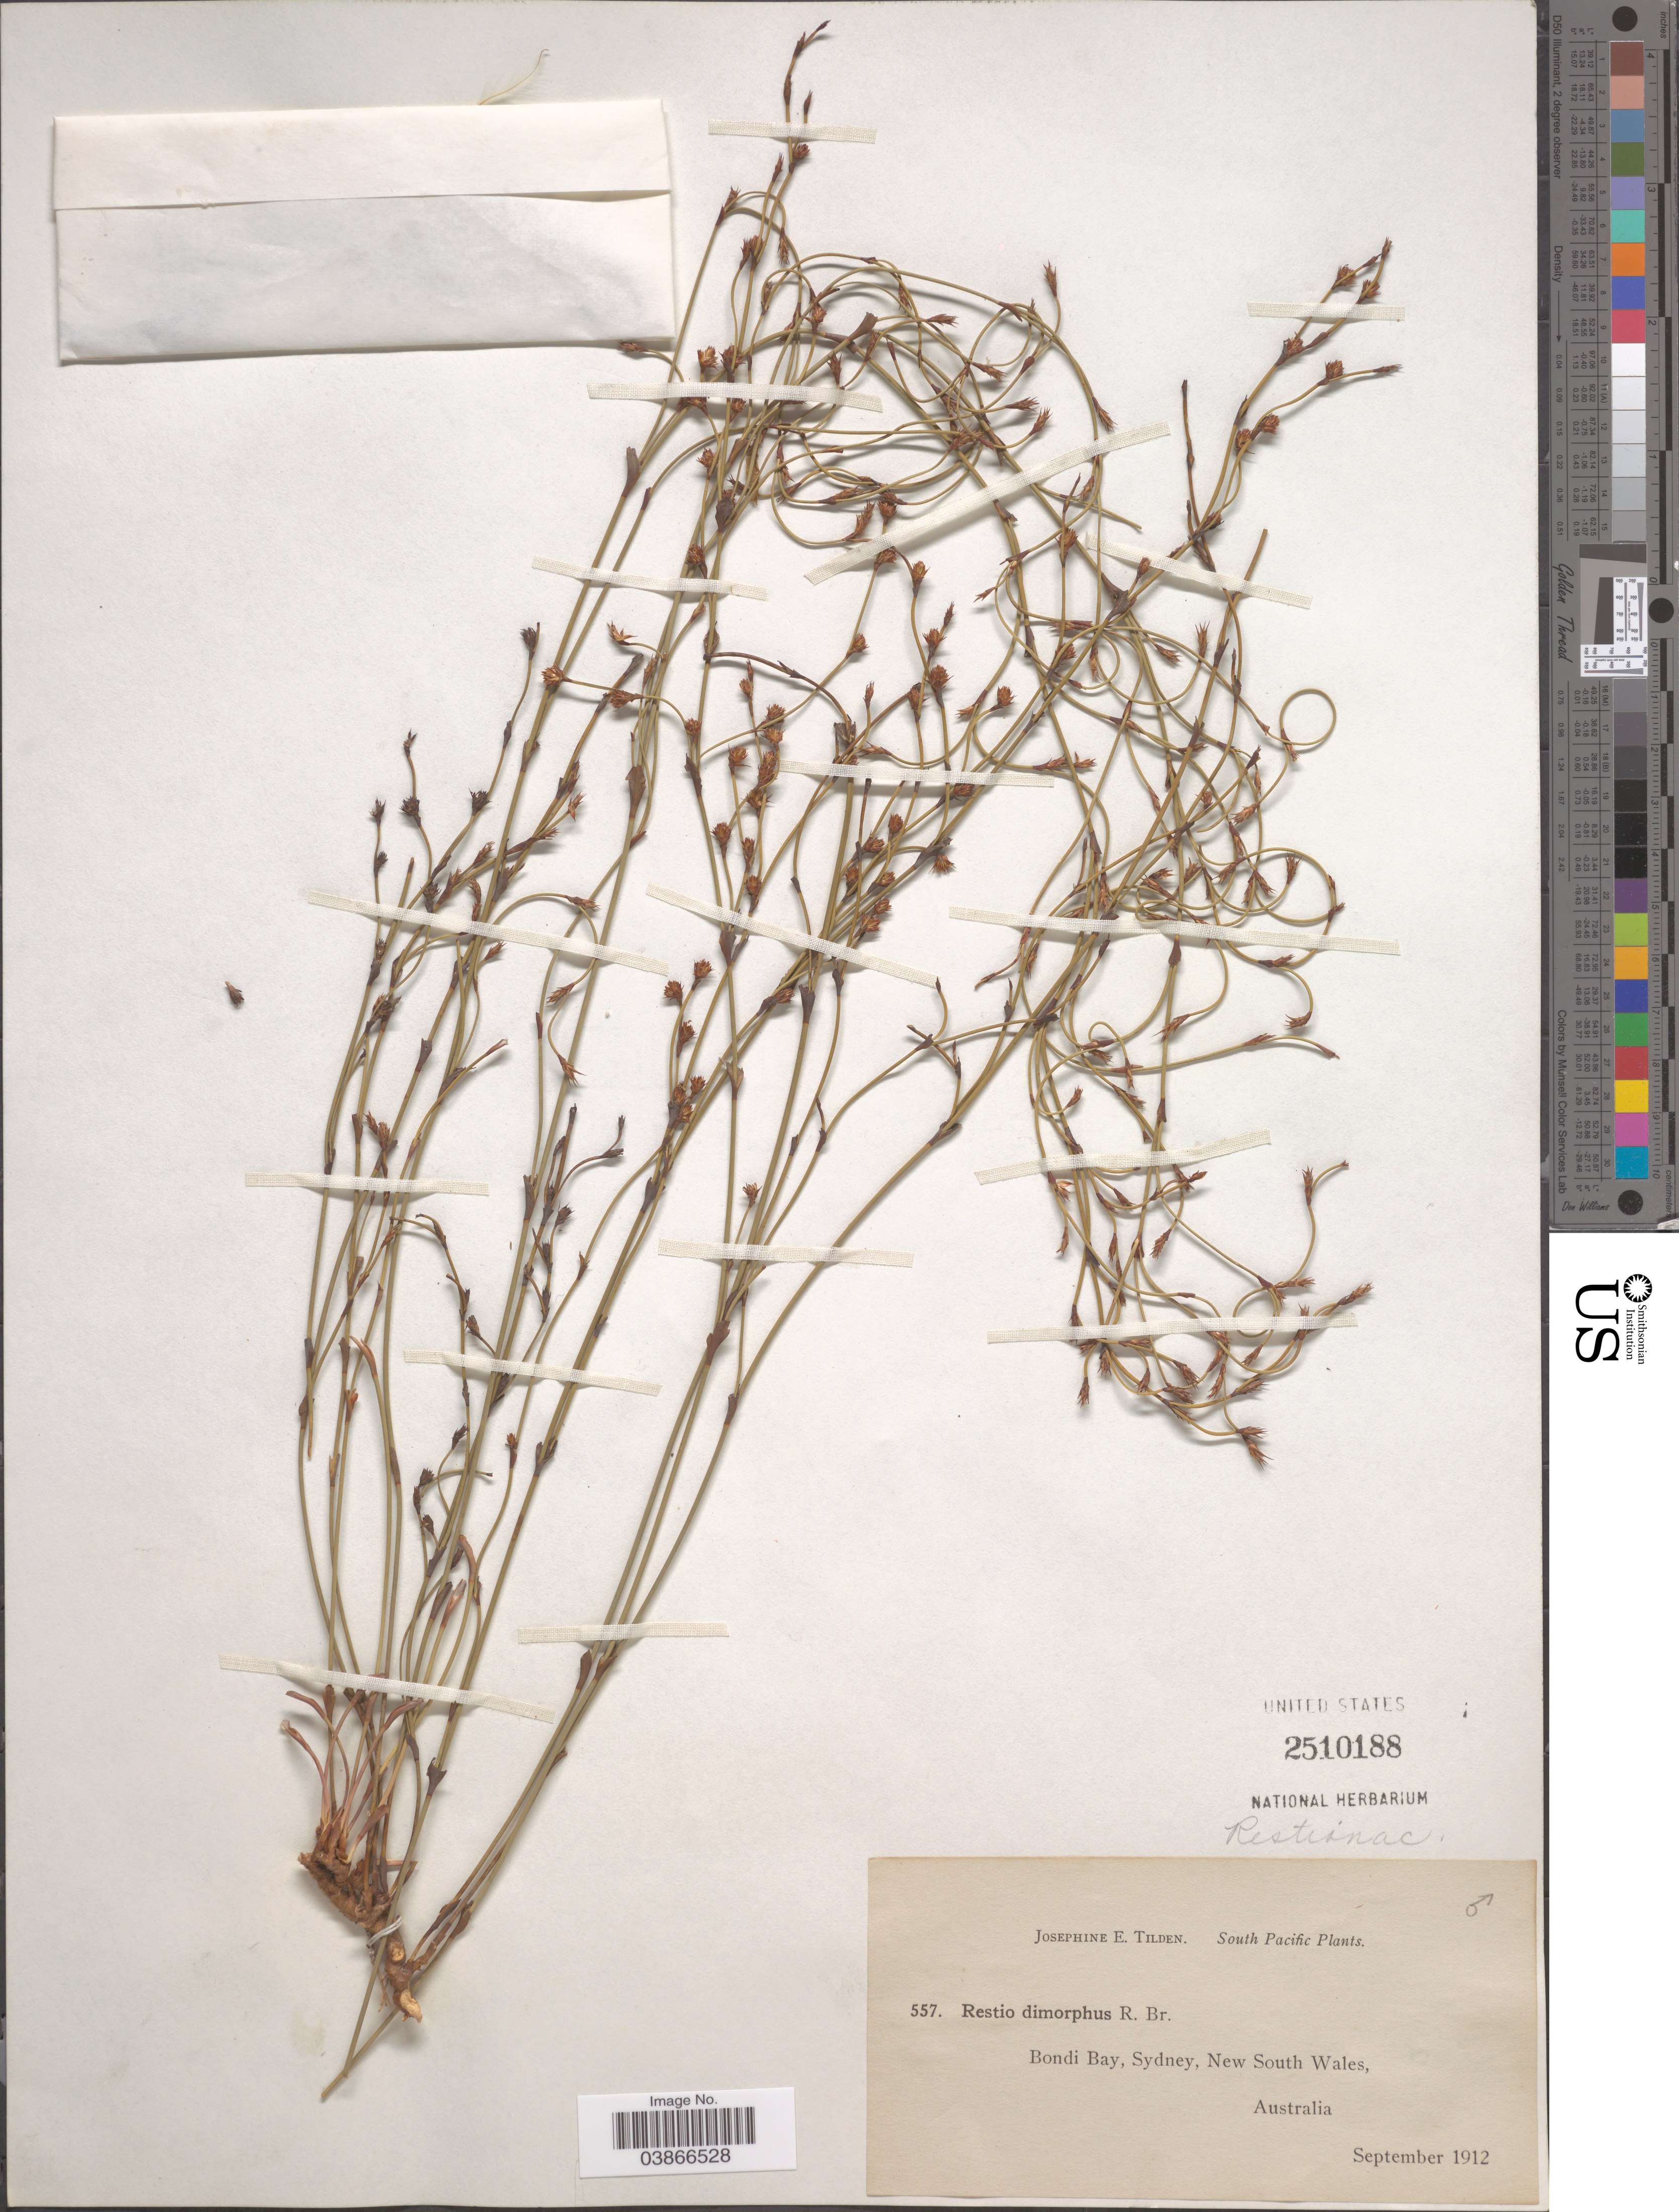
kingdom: Plantae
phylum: Tracheophyta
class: Liliopsida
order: Poales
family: Restionaceae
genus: Chordifex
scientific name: Chordifex dimorphus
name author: (R. Br.) B.G. Briggs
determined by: Strong, Mark T., (BOT), Smithsonian Institution - National Museum of Natural History (UNITED STATES)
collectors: J. E. Tilden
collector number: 557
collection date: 1912-09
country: Australia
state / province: New South Wales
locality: Bondi Bay, Sydney.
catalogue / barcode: US 2510188